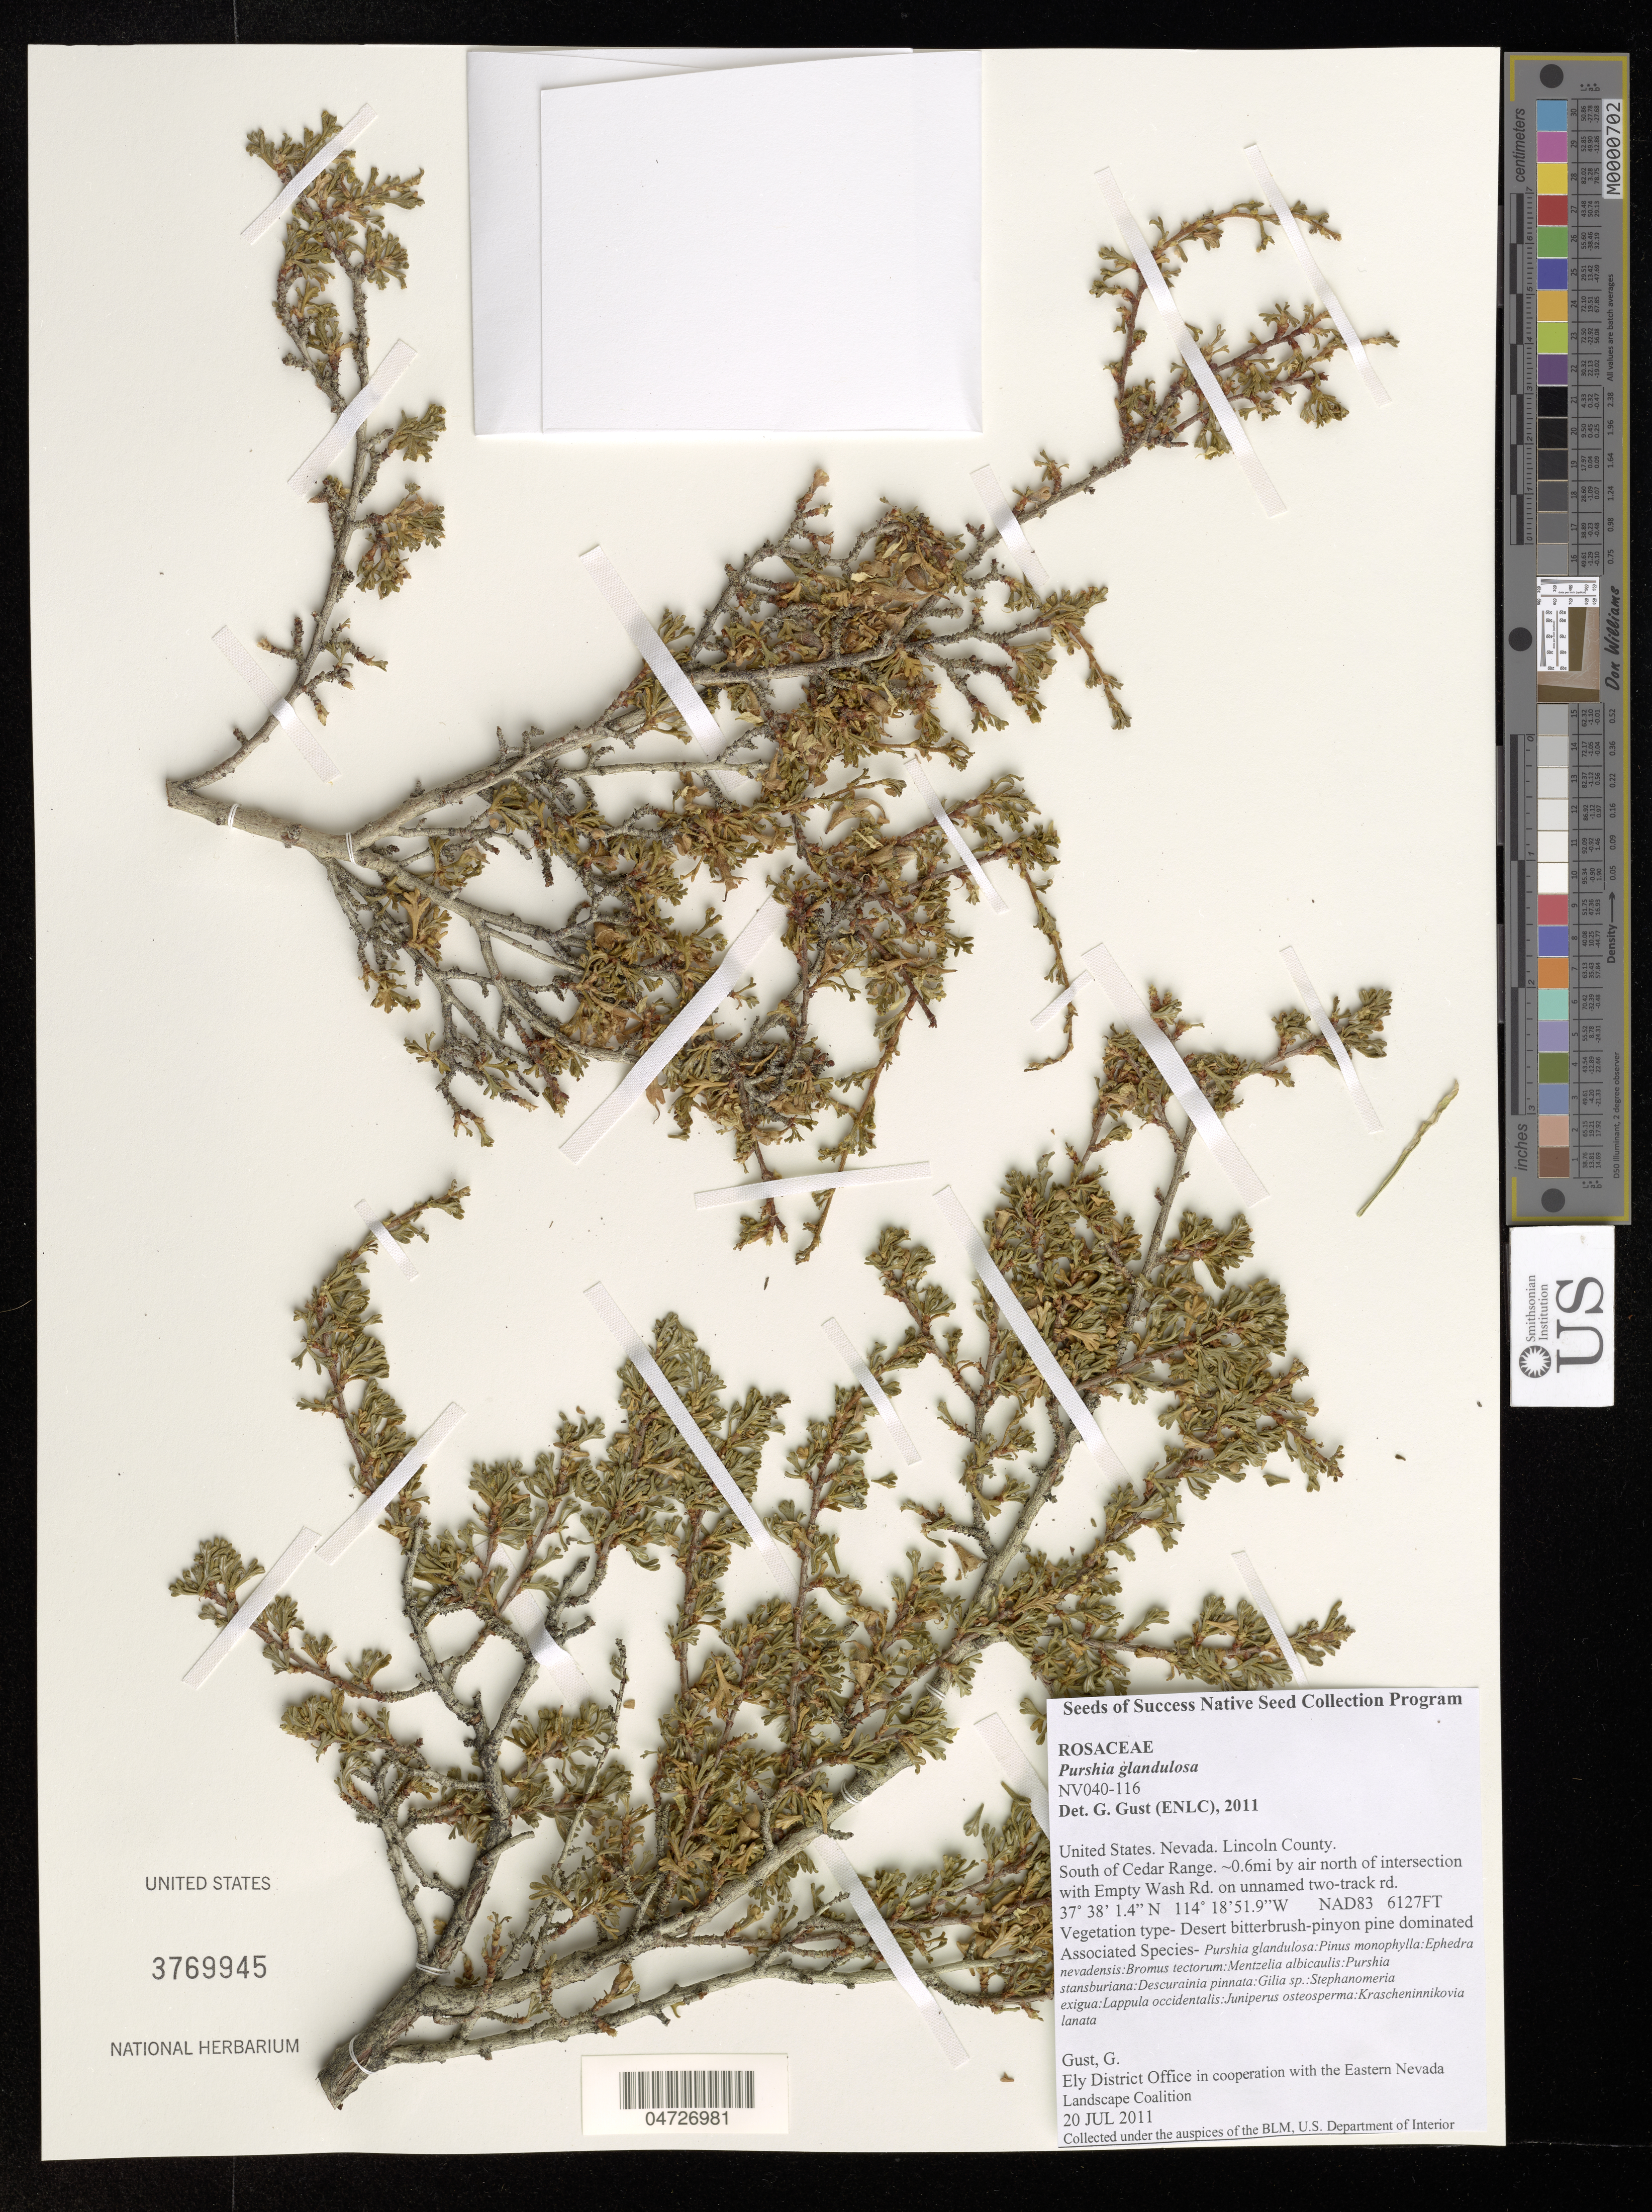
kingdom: Plantae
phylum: Tracheophyta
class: Magnoliopsida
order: Rosales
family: Rosaceae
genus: Purshia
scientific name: Purshia glandulosa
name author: Curran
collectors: G. Gust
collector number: NV040-116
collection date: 2011-07-20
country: United States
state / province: Nevada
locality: Lincoln County. South of Cedar Range. ~0.6mi by air north of intersection with Empty Wash Rd. on unnamed two-track rd.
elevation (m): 1868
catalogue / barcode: US 3769945